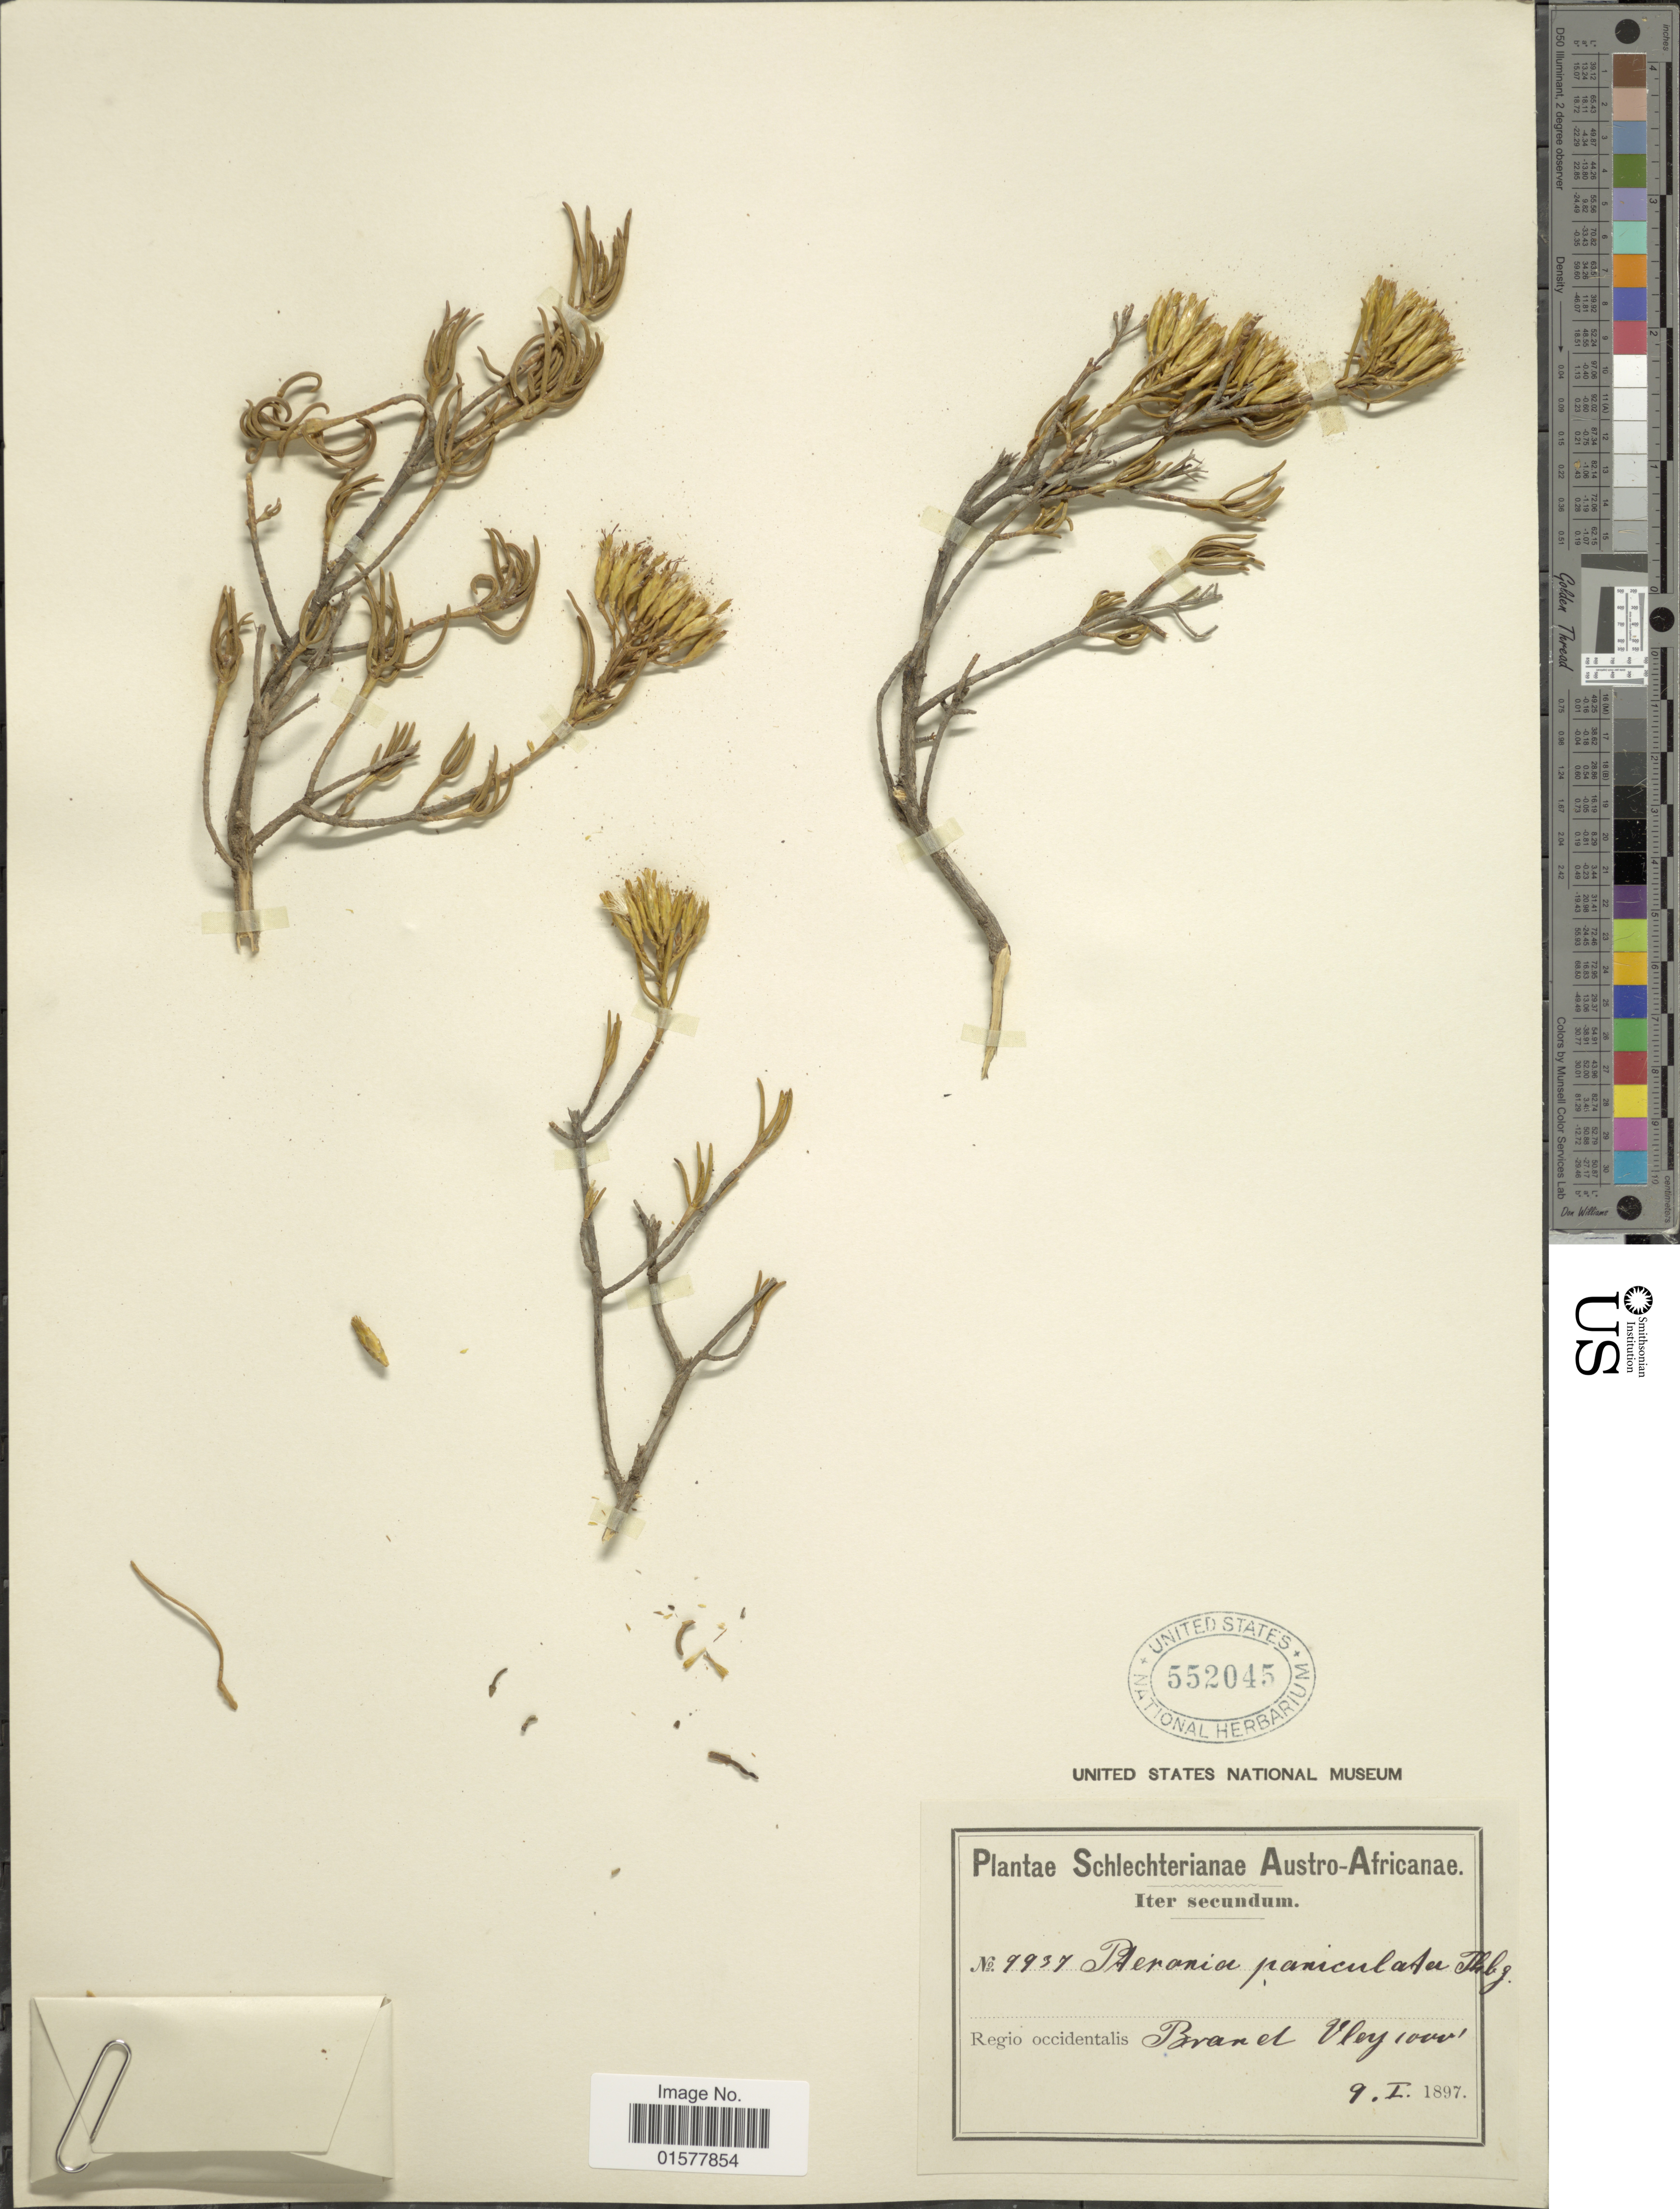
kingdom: Plantae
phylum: Tracheophyta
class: Magnoliopsida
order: Asterales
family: Asteraceae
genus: Pteronia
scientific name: Pteronia paniculata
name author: Thunb.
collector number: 9937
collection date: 1897-01-09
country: South Africa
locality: Regio occidentalis, Brand Vley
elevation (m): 305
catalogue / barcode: US 552045